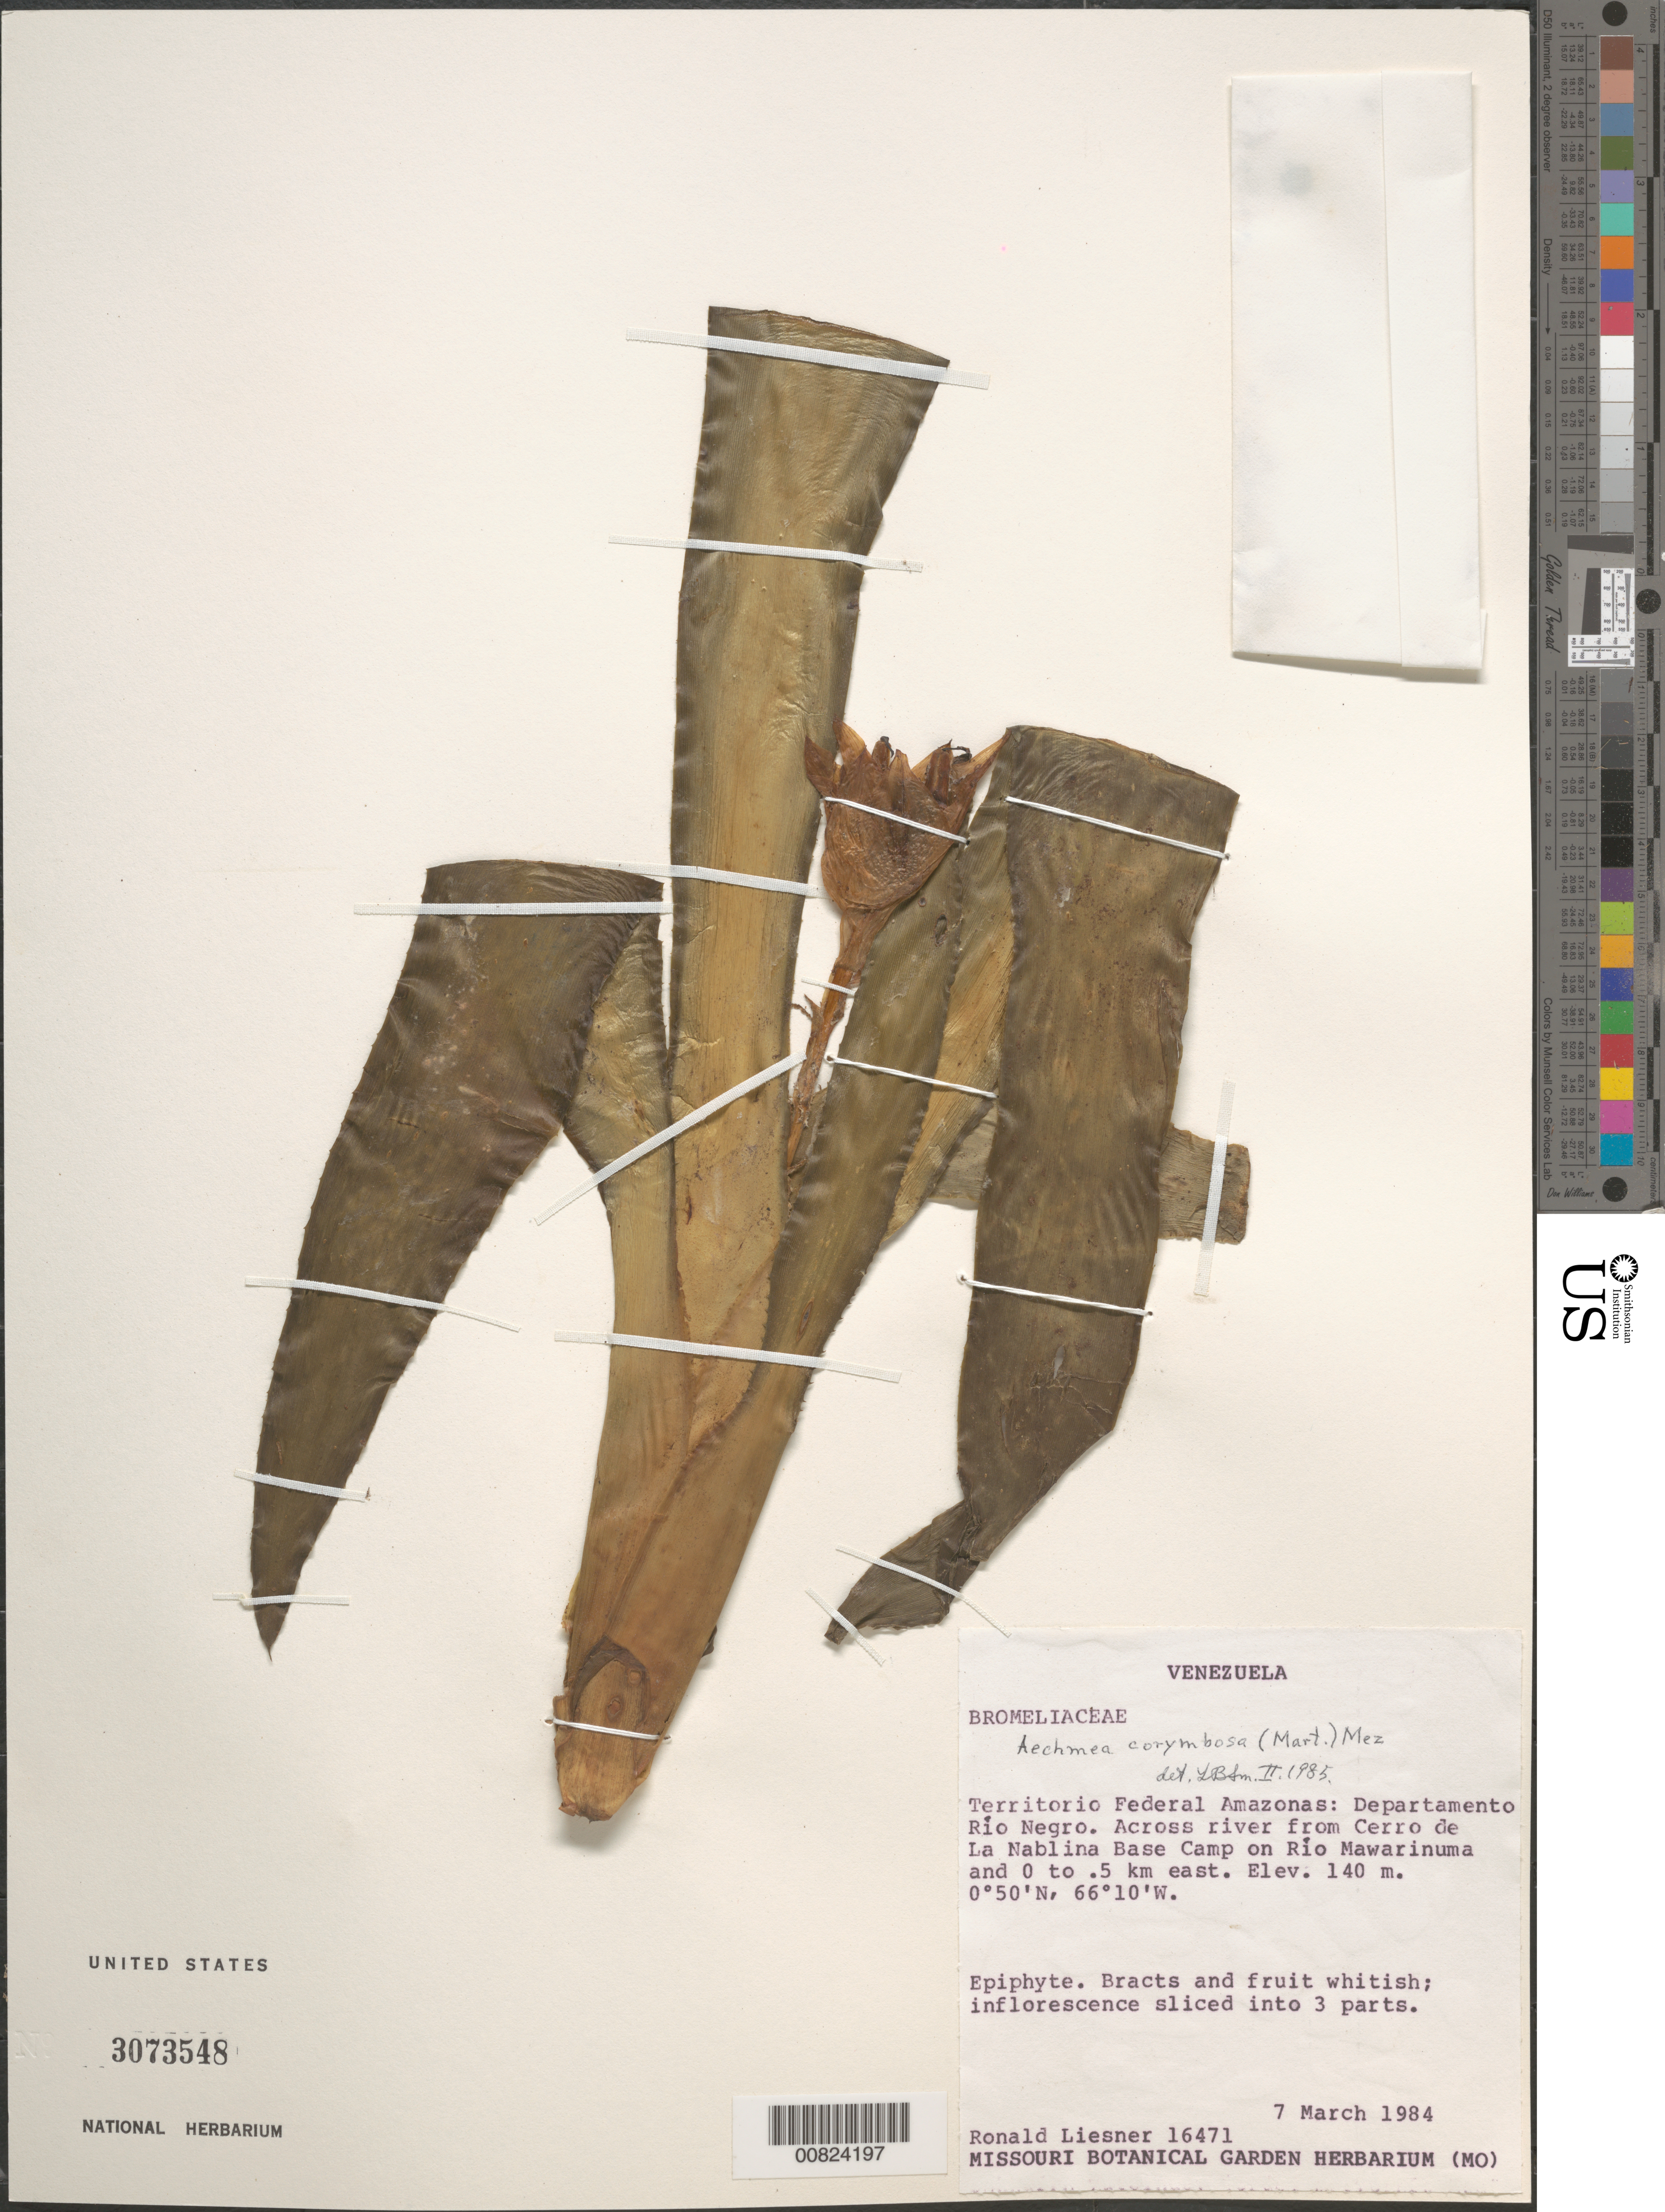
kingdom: Plantae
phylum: Tracheophyta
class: Liliopsida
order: Poales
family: Bromeliaceae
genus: Aechmea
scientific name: Aechmea corymbosa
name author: (Mart. ex Schult. f.) Mez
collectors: R. L. Liesner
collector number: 16471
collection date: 1984-03-07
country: Venezuela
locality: Territorio Federal Amazonas; Departamento Río Negro. Across river from Cerro de La Nablina Base Camp on Río Mawarinuma and 0 to .5 km east.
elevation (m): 140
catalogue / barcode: US 3073548